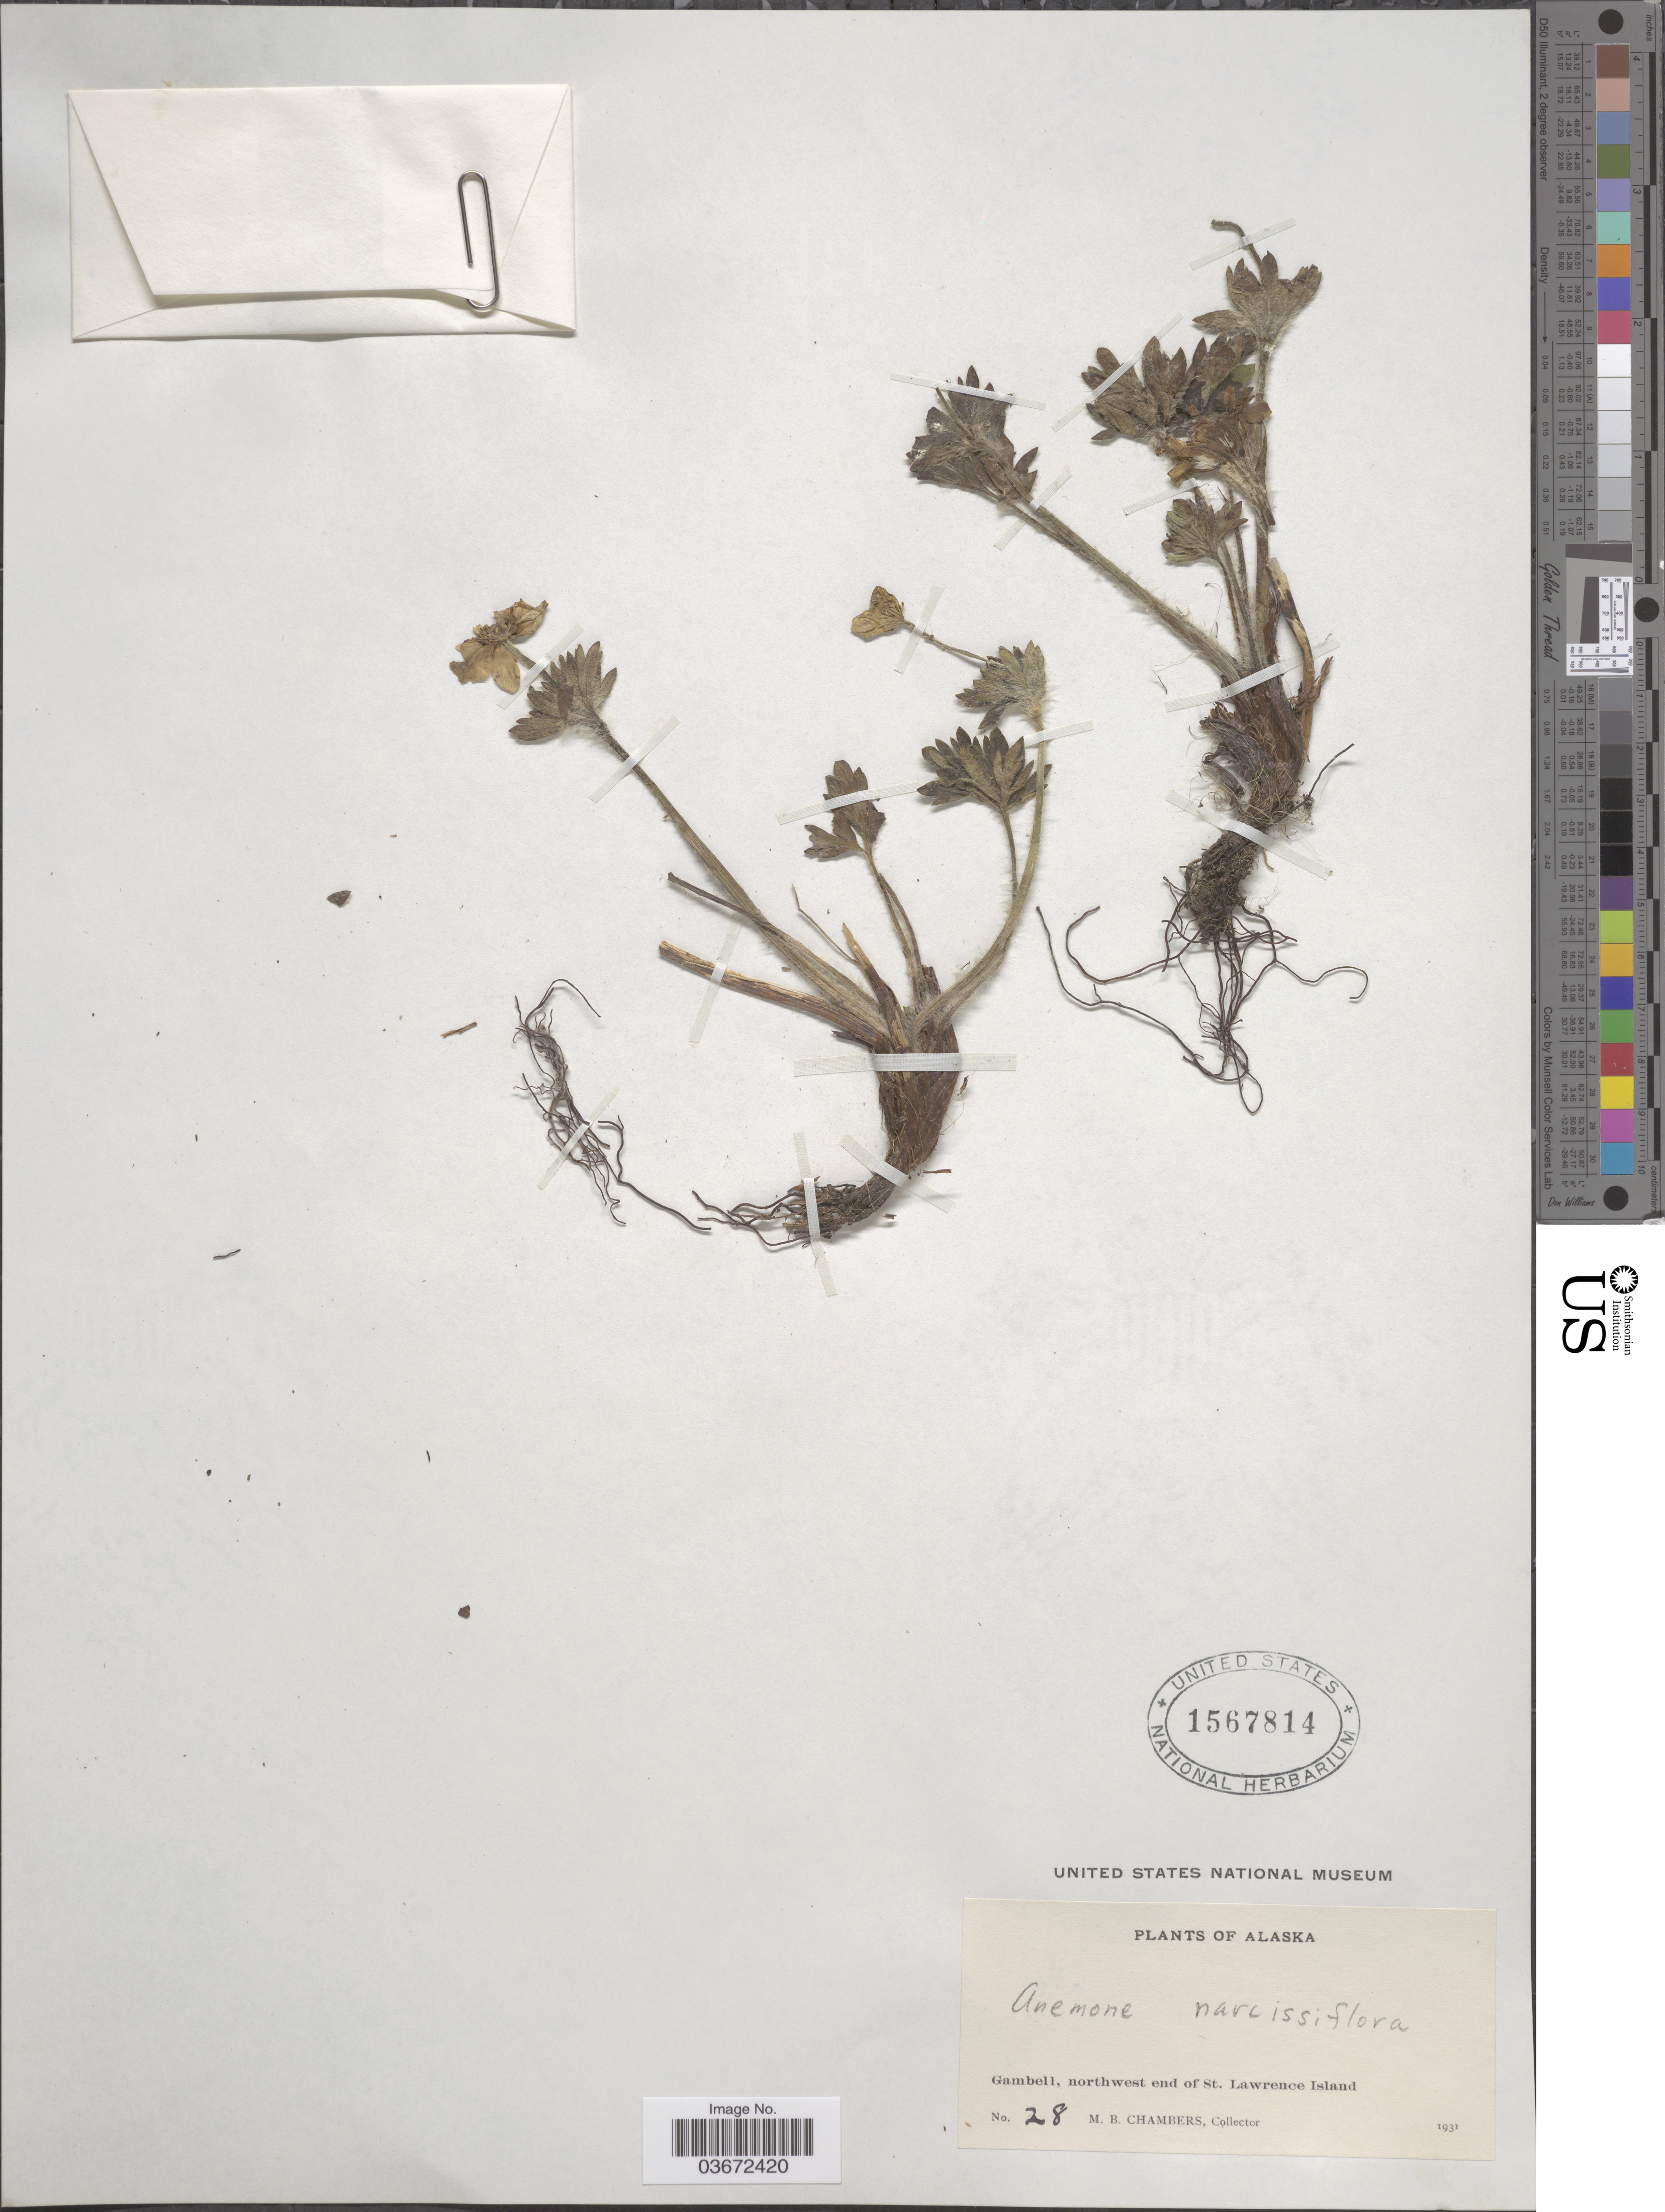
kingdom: Plantae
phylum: Tracheophyta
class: Magnoliopsida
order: Ranunculales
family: Ranunculaceae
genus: Anemone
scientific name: Anemone narcissiflora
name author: L.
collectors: M. Chambers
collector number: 28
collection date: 1931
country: United States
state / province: Alaska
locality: Gambell, northwest end of St. Lawrence Island.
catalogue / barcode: US 1567814